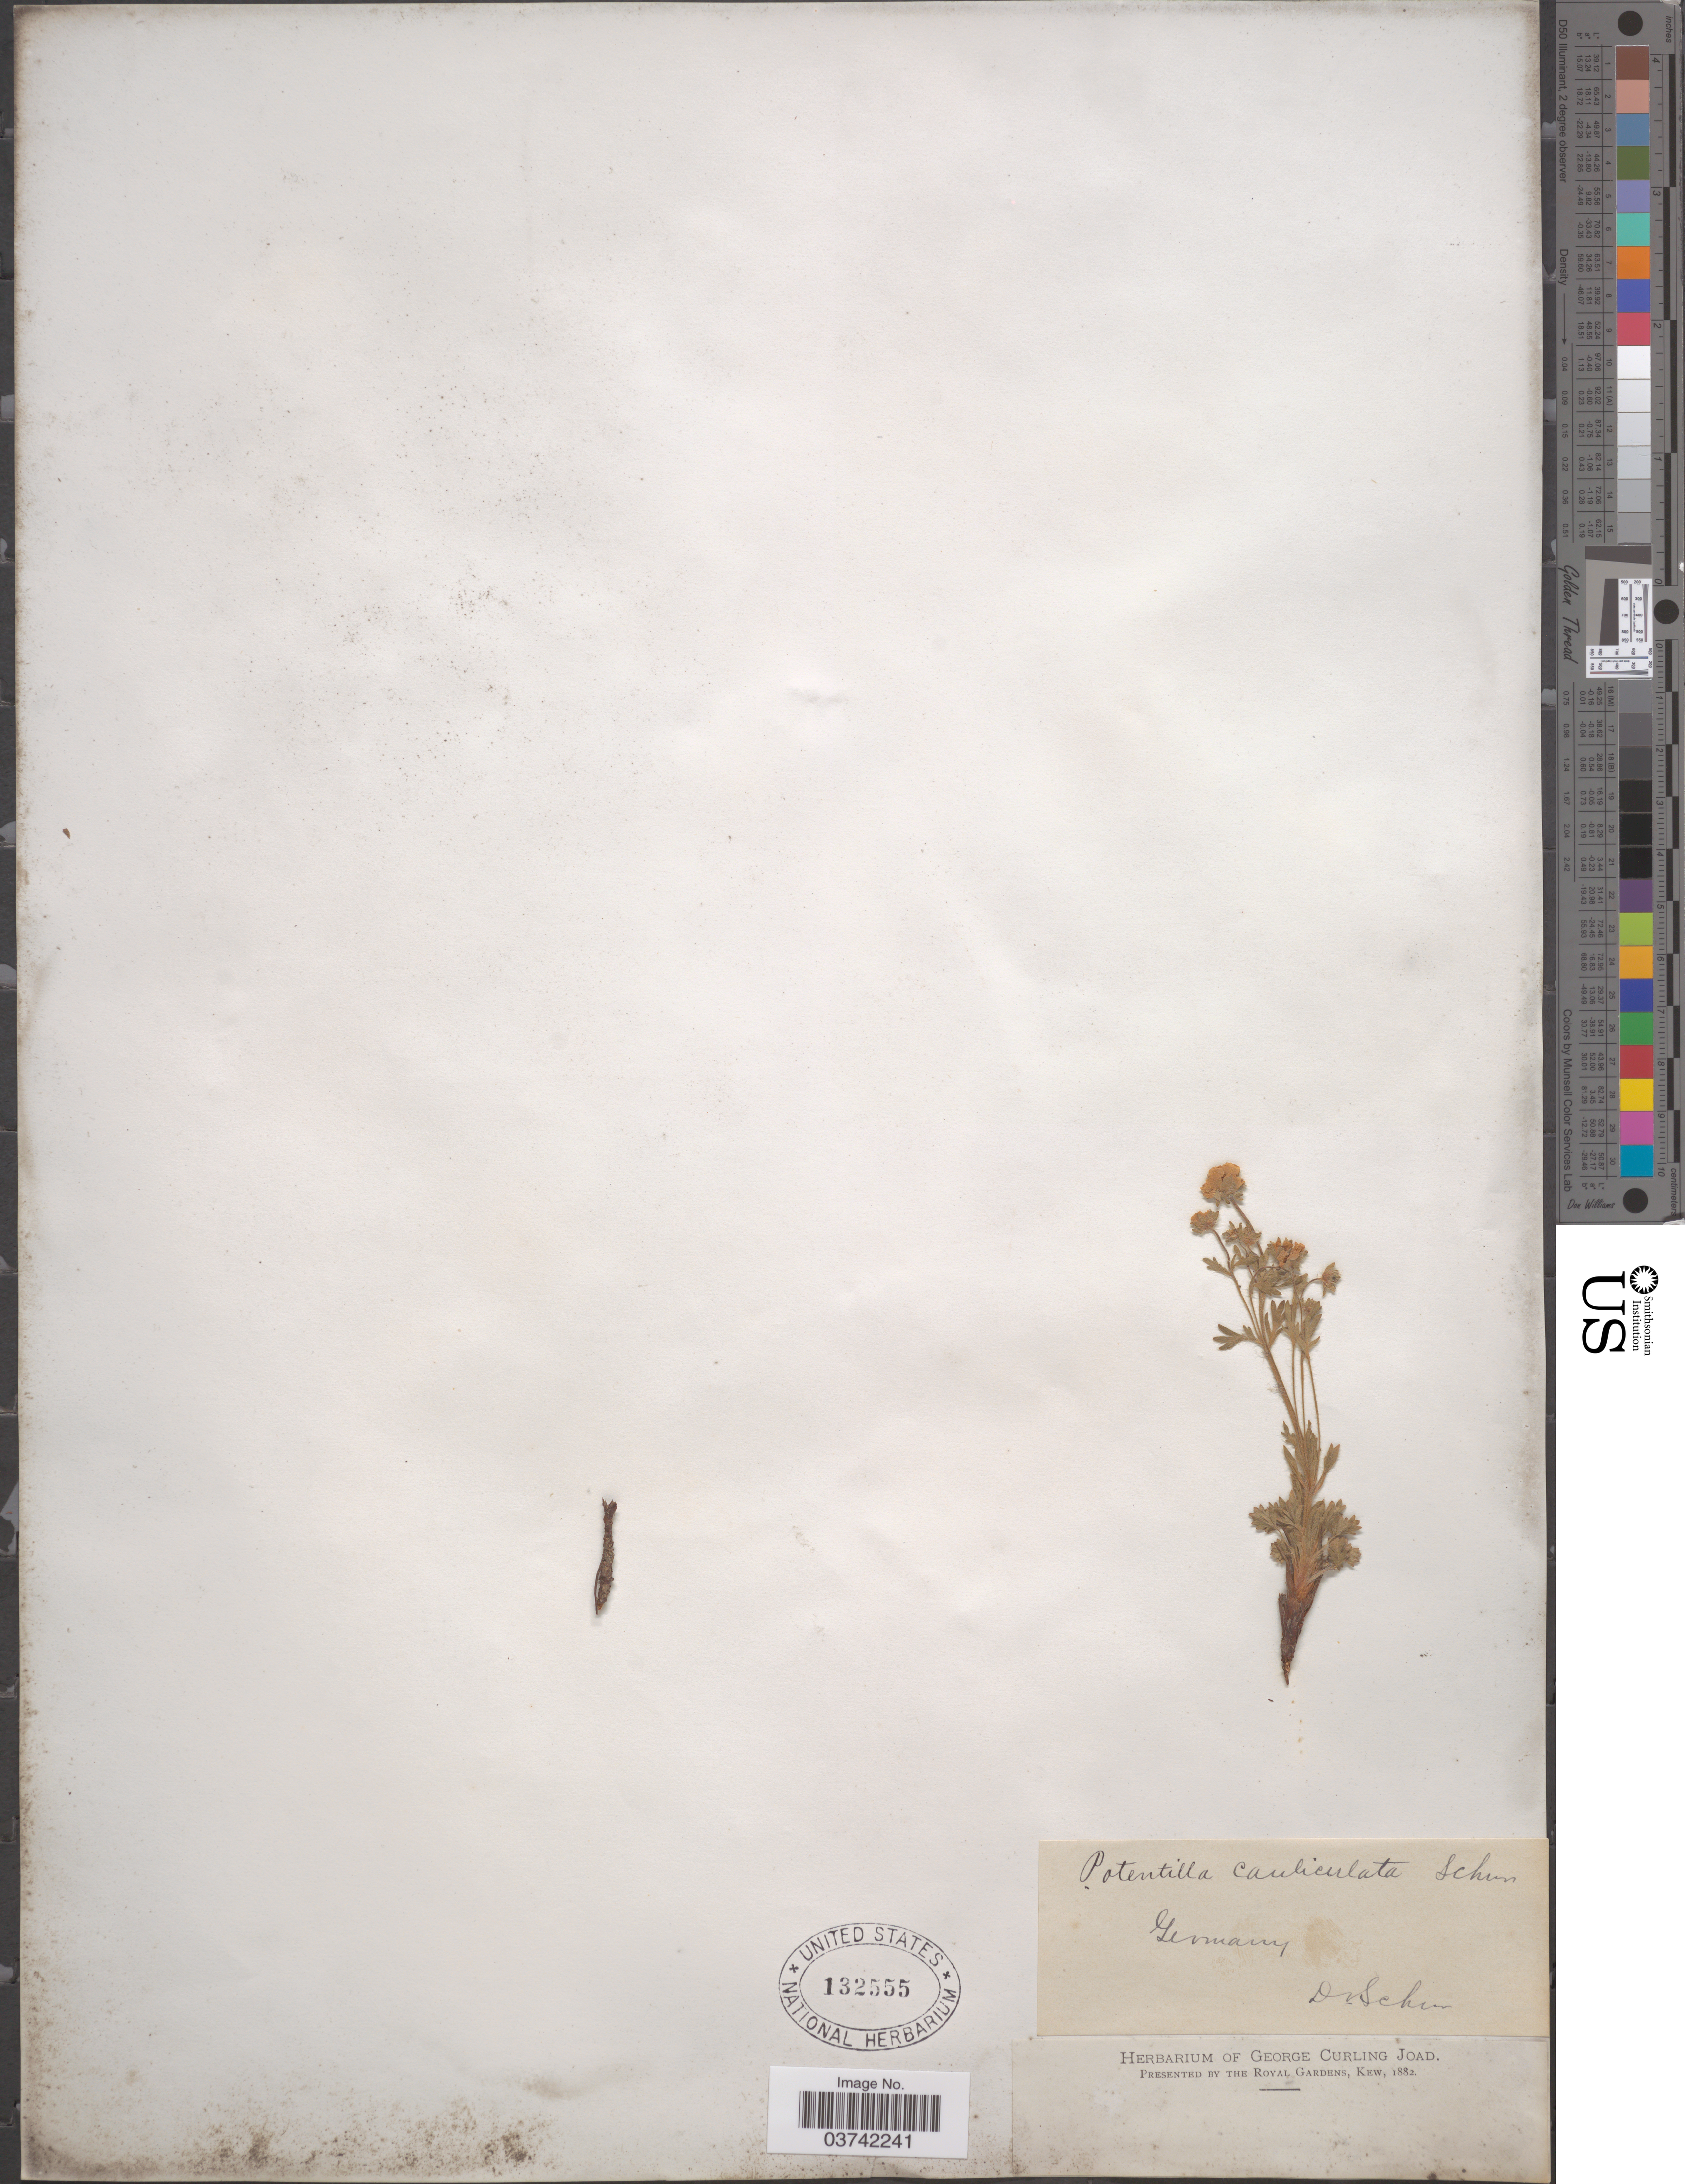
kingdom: Plantae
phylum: Tracheophyta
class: Magnoliopsida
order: Rosales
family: Rosaceae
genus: Potentilla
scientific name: Potentilla cauliculata Schum., ined.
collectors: Schur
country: Germany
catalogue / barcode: US 132555